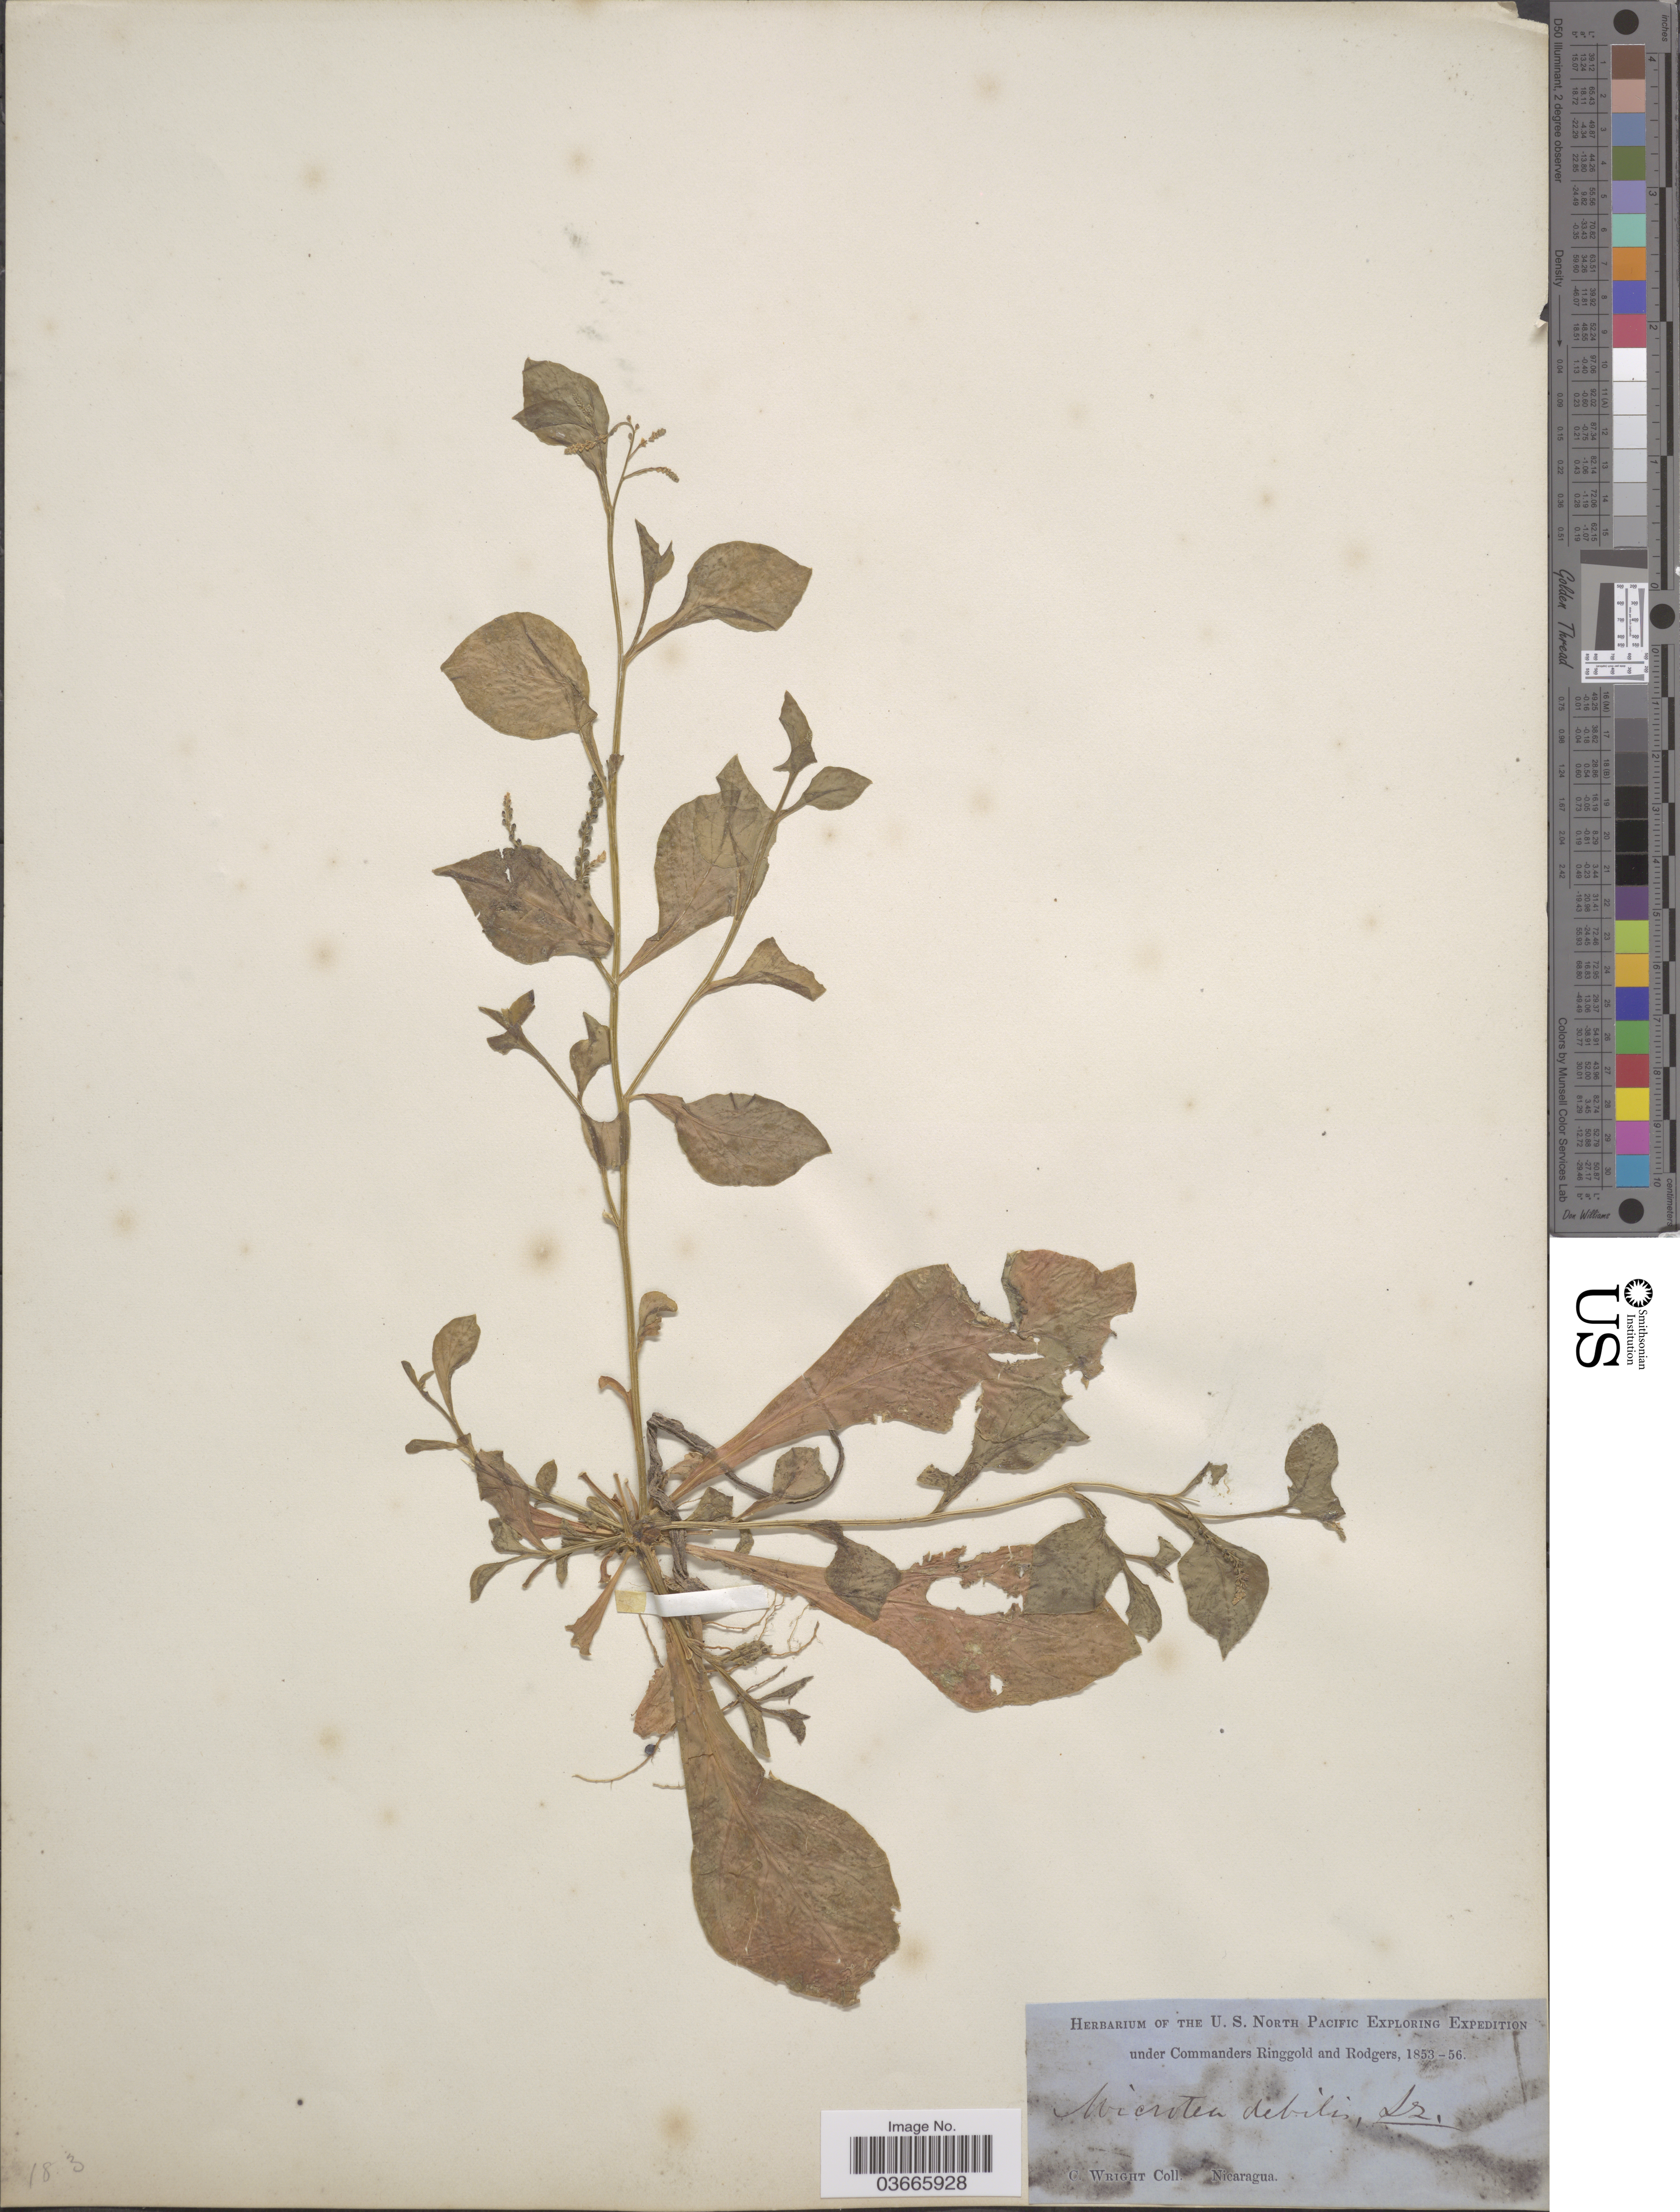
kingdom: Plantae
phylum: Tracheophyta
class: Magnoliopsida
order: Caryophyllales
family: Microteaceae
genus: Microtea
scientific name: Microtea debilis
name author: Sw.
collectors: C. Wright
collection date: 1853/1856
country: Nicaragua